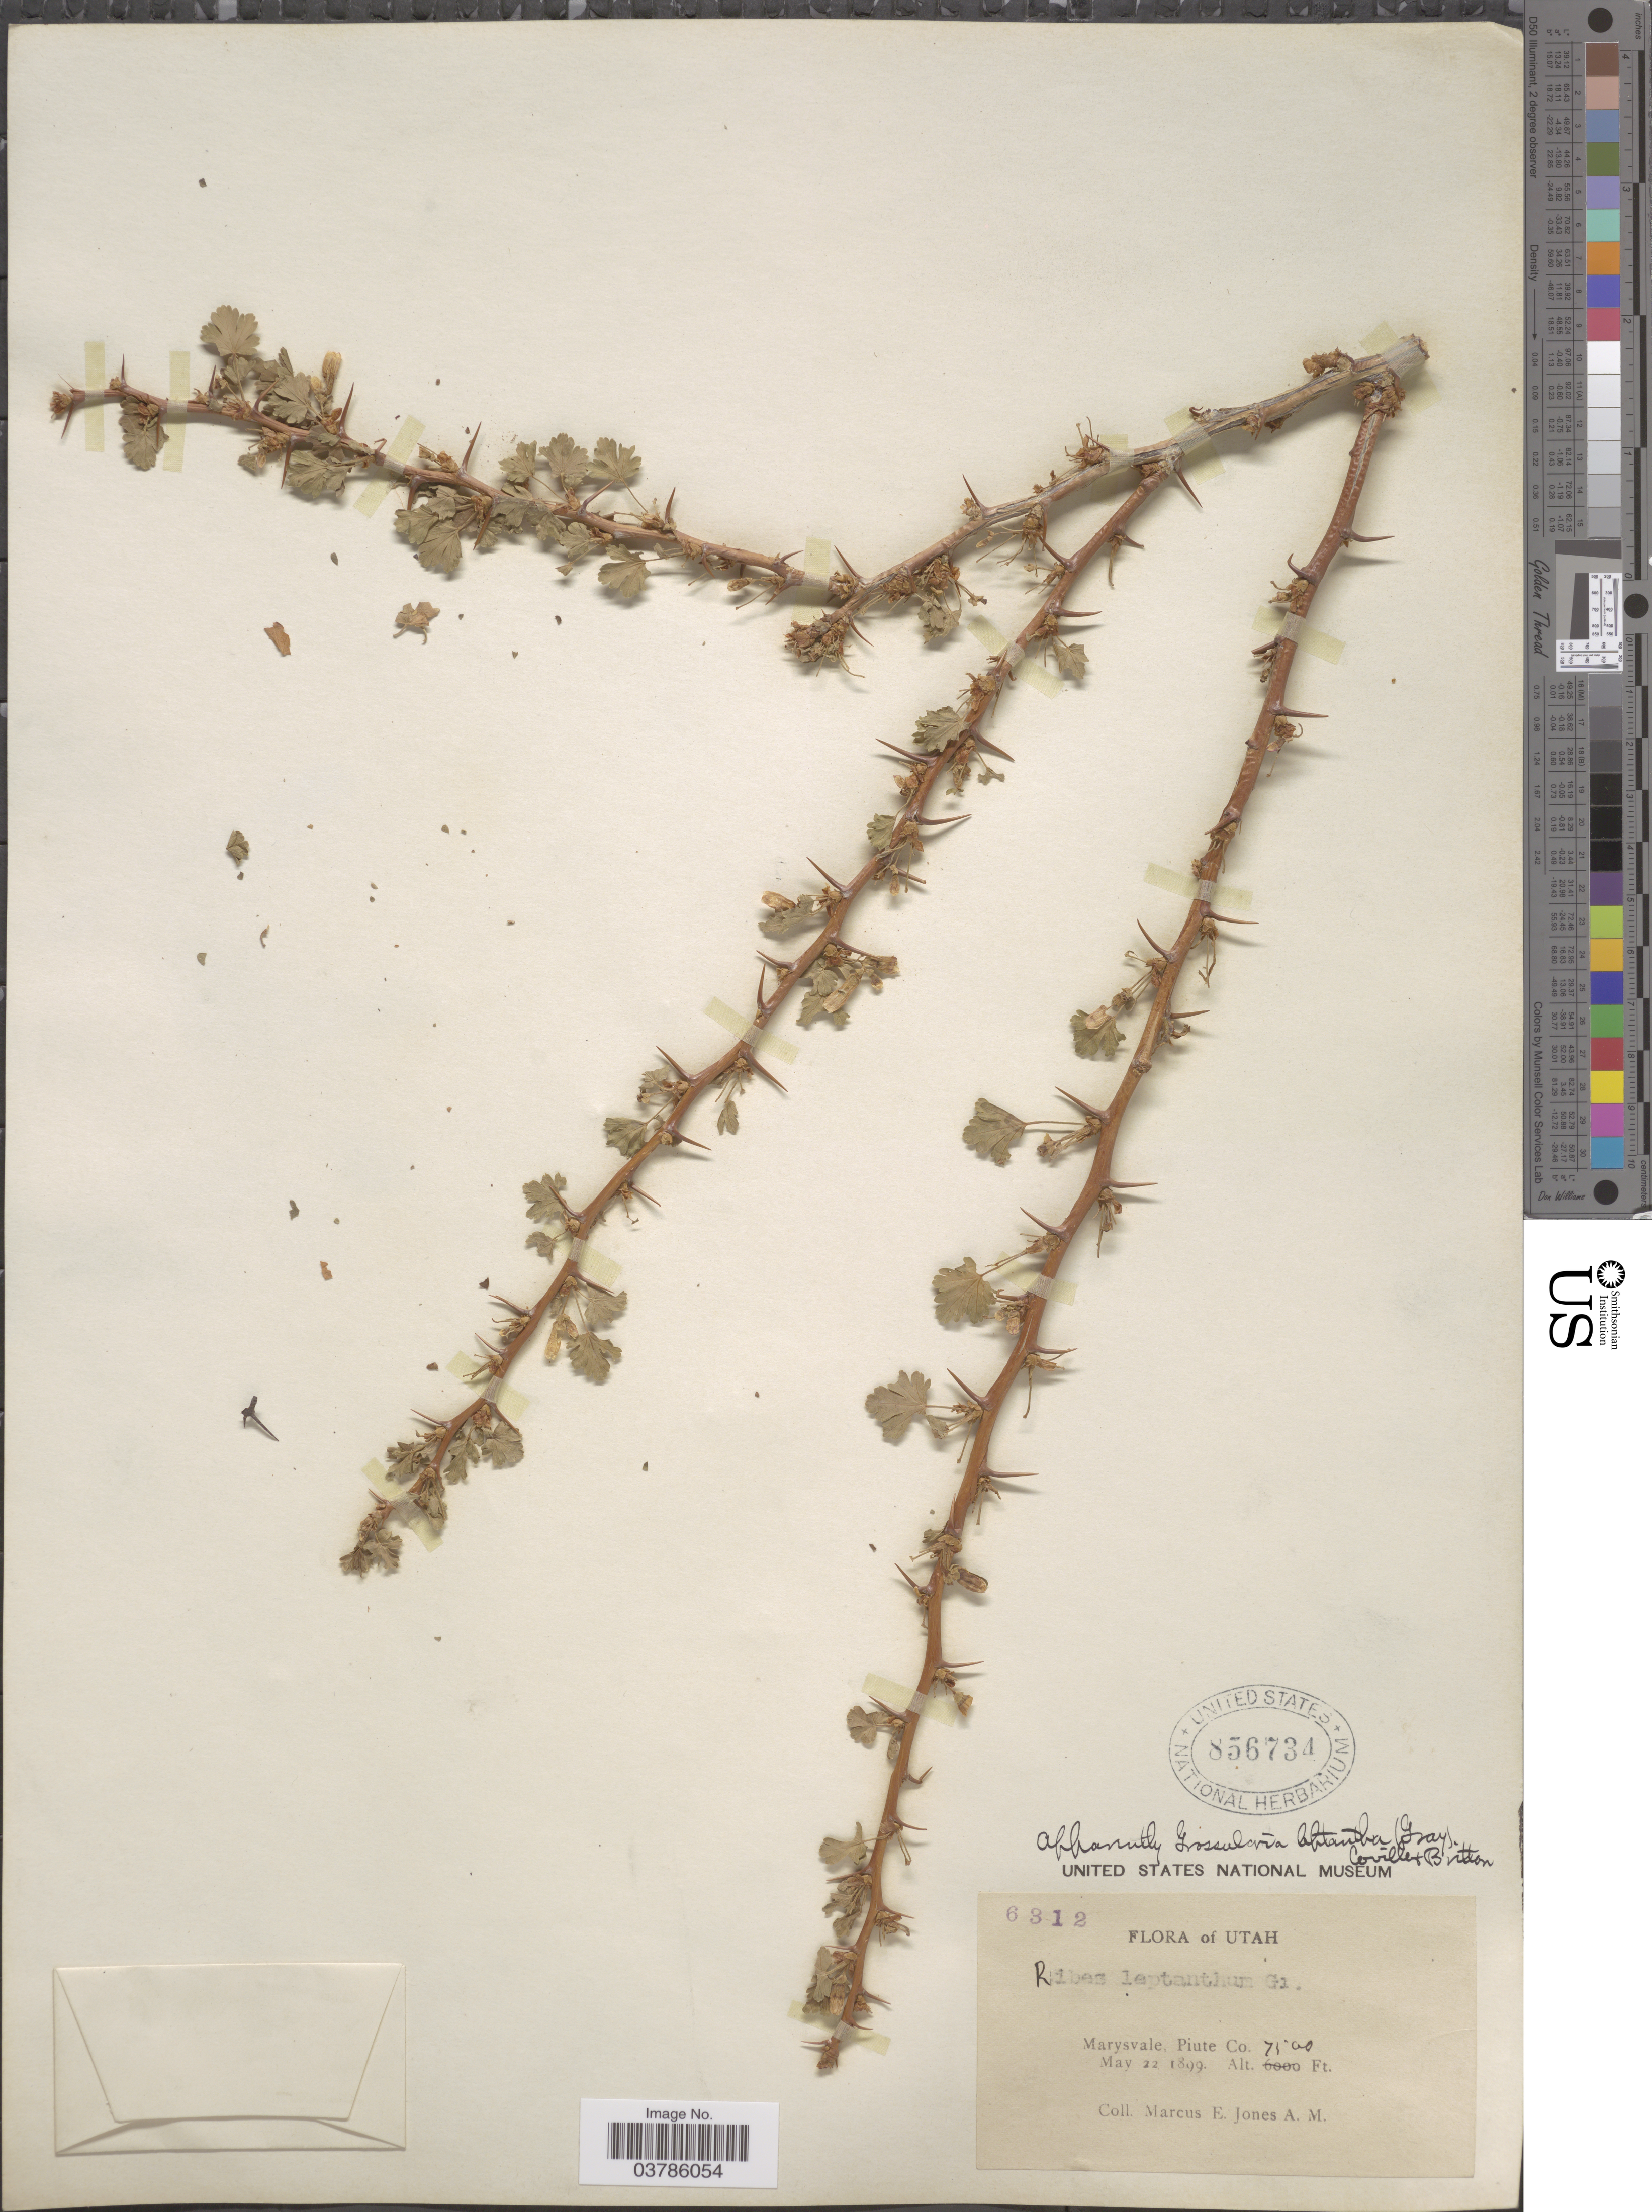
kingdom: Plantae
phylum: Tracheophyta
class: Magnoliopsida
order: Saxifragales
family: Grossulariaceae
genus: Ribes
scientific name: Ribes leptanthum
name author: A. Gray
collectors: M. E. Jones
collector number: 6312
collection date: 1899-05-22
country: United States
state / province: Utah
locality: Marysvale, Piute Co.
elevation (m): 2286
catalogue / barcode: US 856734